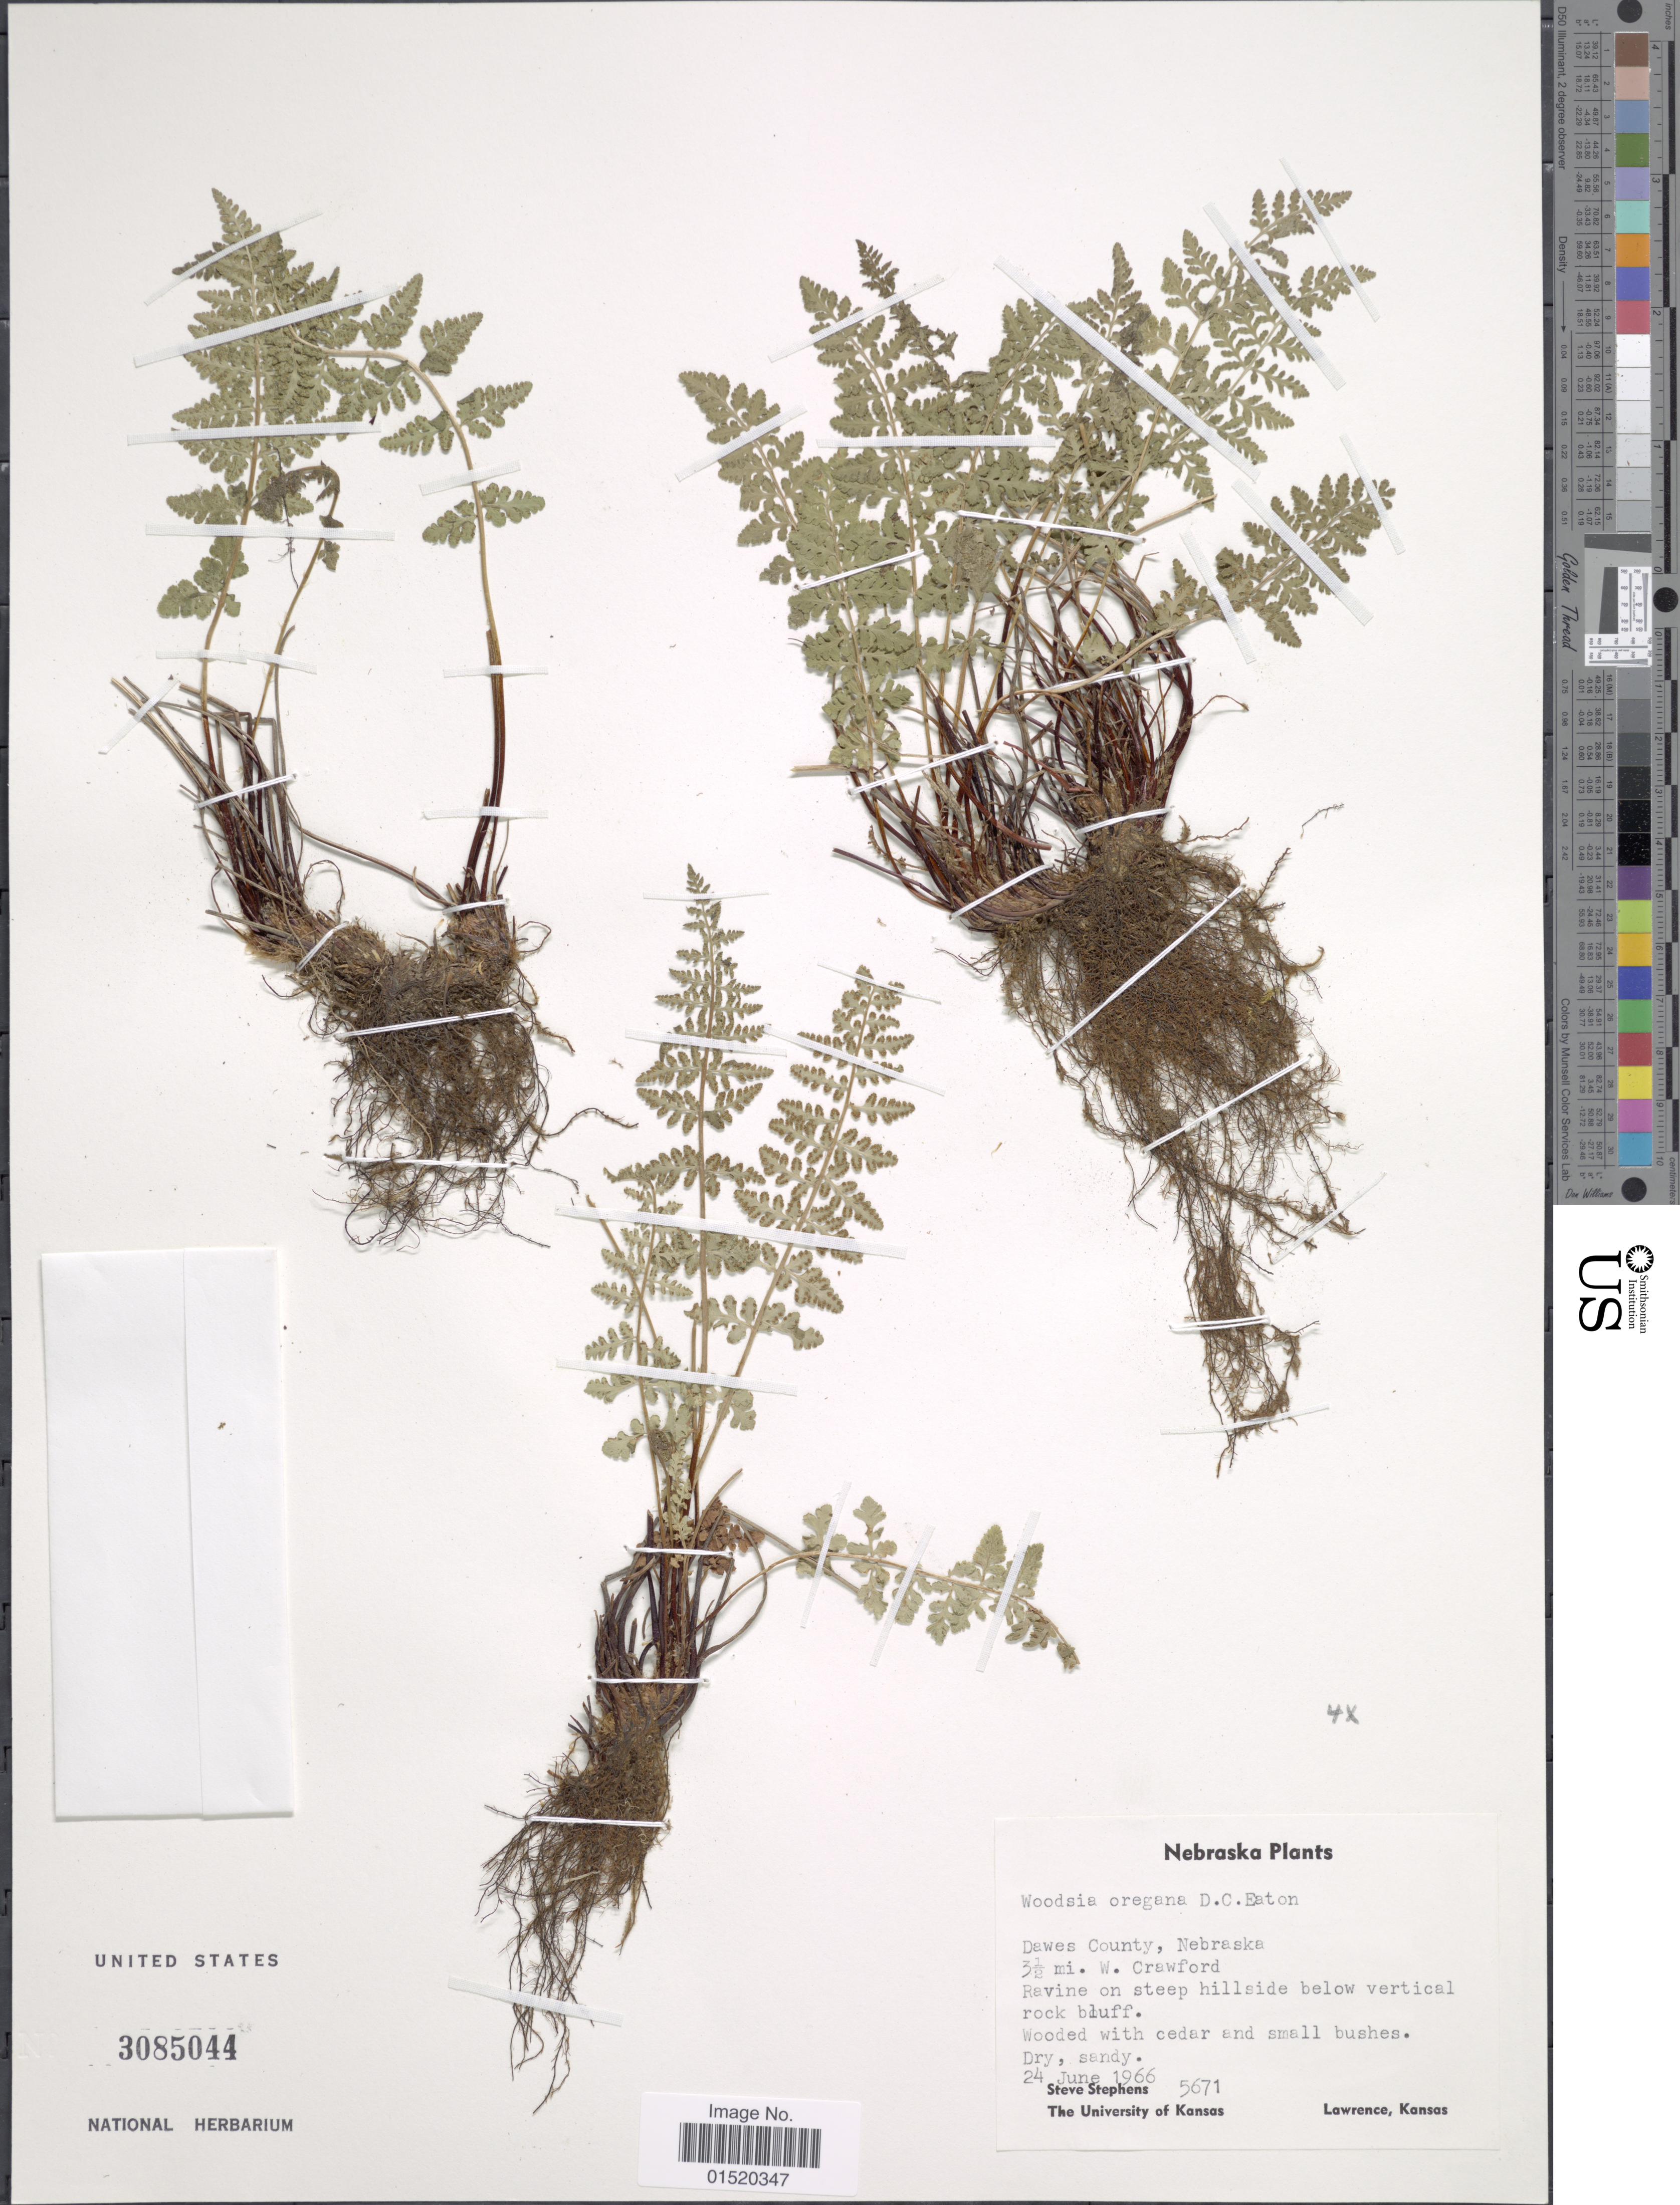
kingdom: Plantae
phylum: Tracheophyta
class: Polypodiopsida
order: Polypodiales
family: Woodsiaceae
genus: Woodsia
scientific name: Woodsia oregana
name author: D.C. Eaton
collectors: S. Stephens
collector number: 5671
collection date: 1966-06-24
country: United States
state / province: Nebraska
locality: Dawes County, Nebraska 3½ mi. W. Crawford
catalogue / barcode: US 3085044